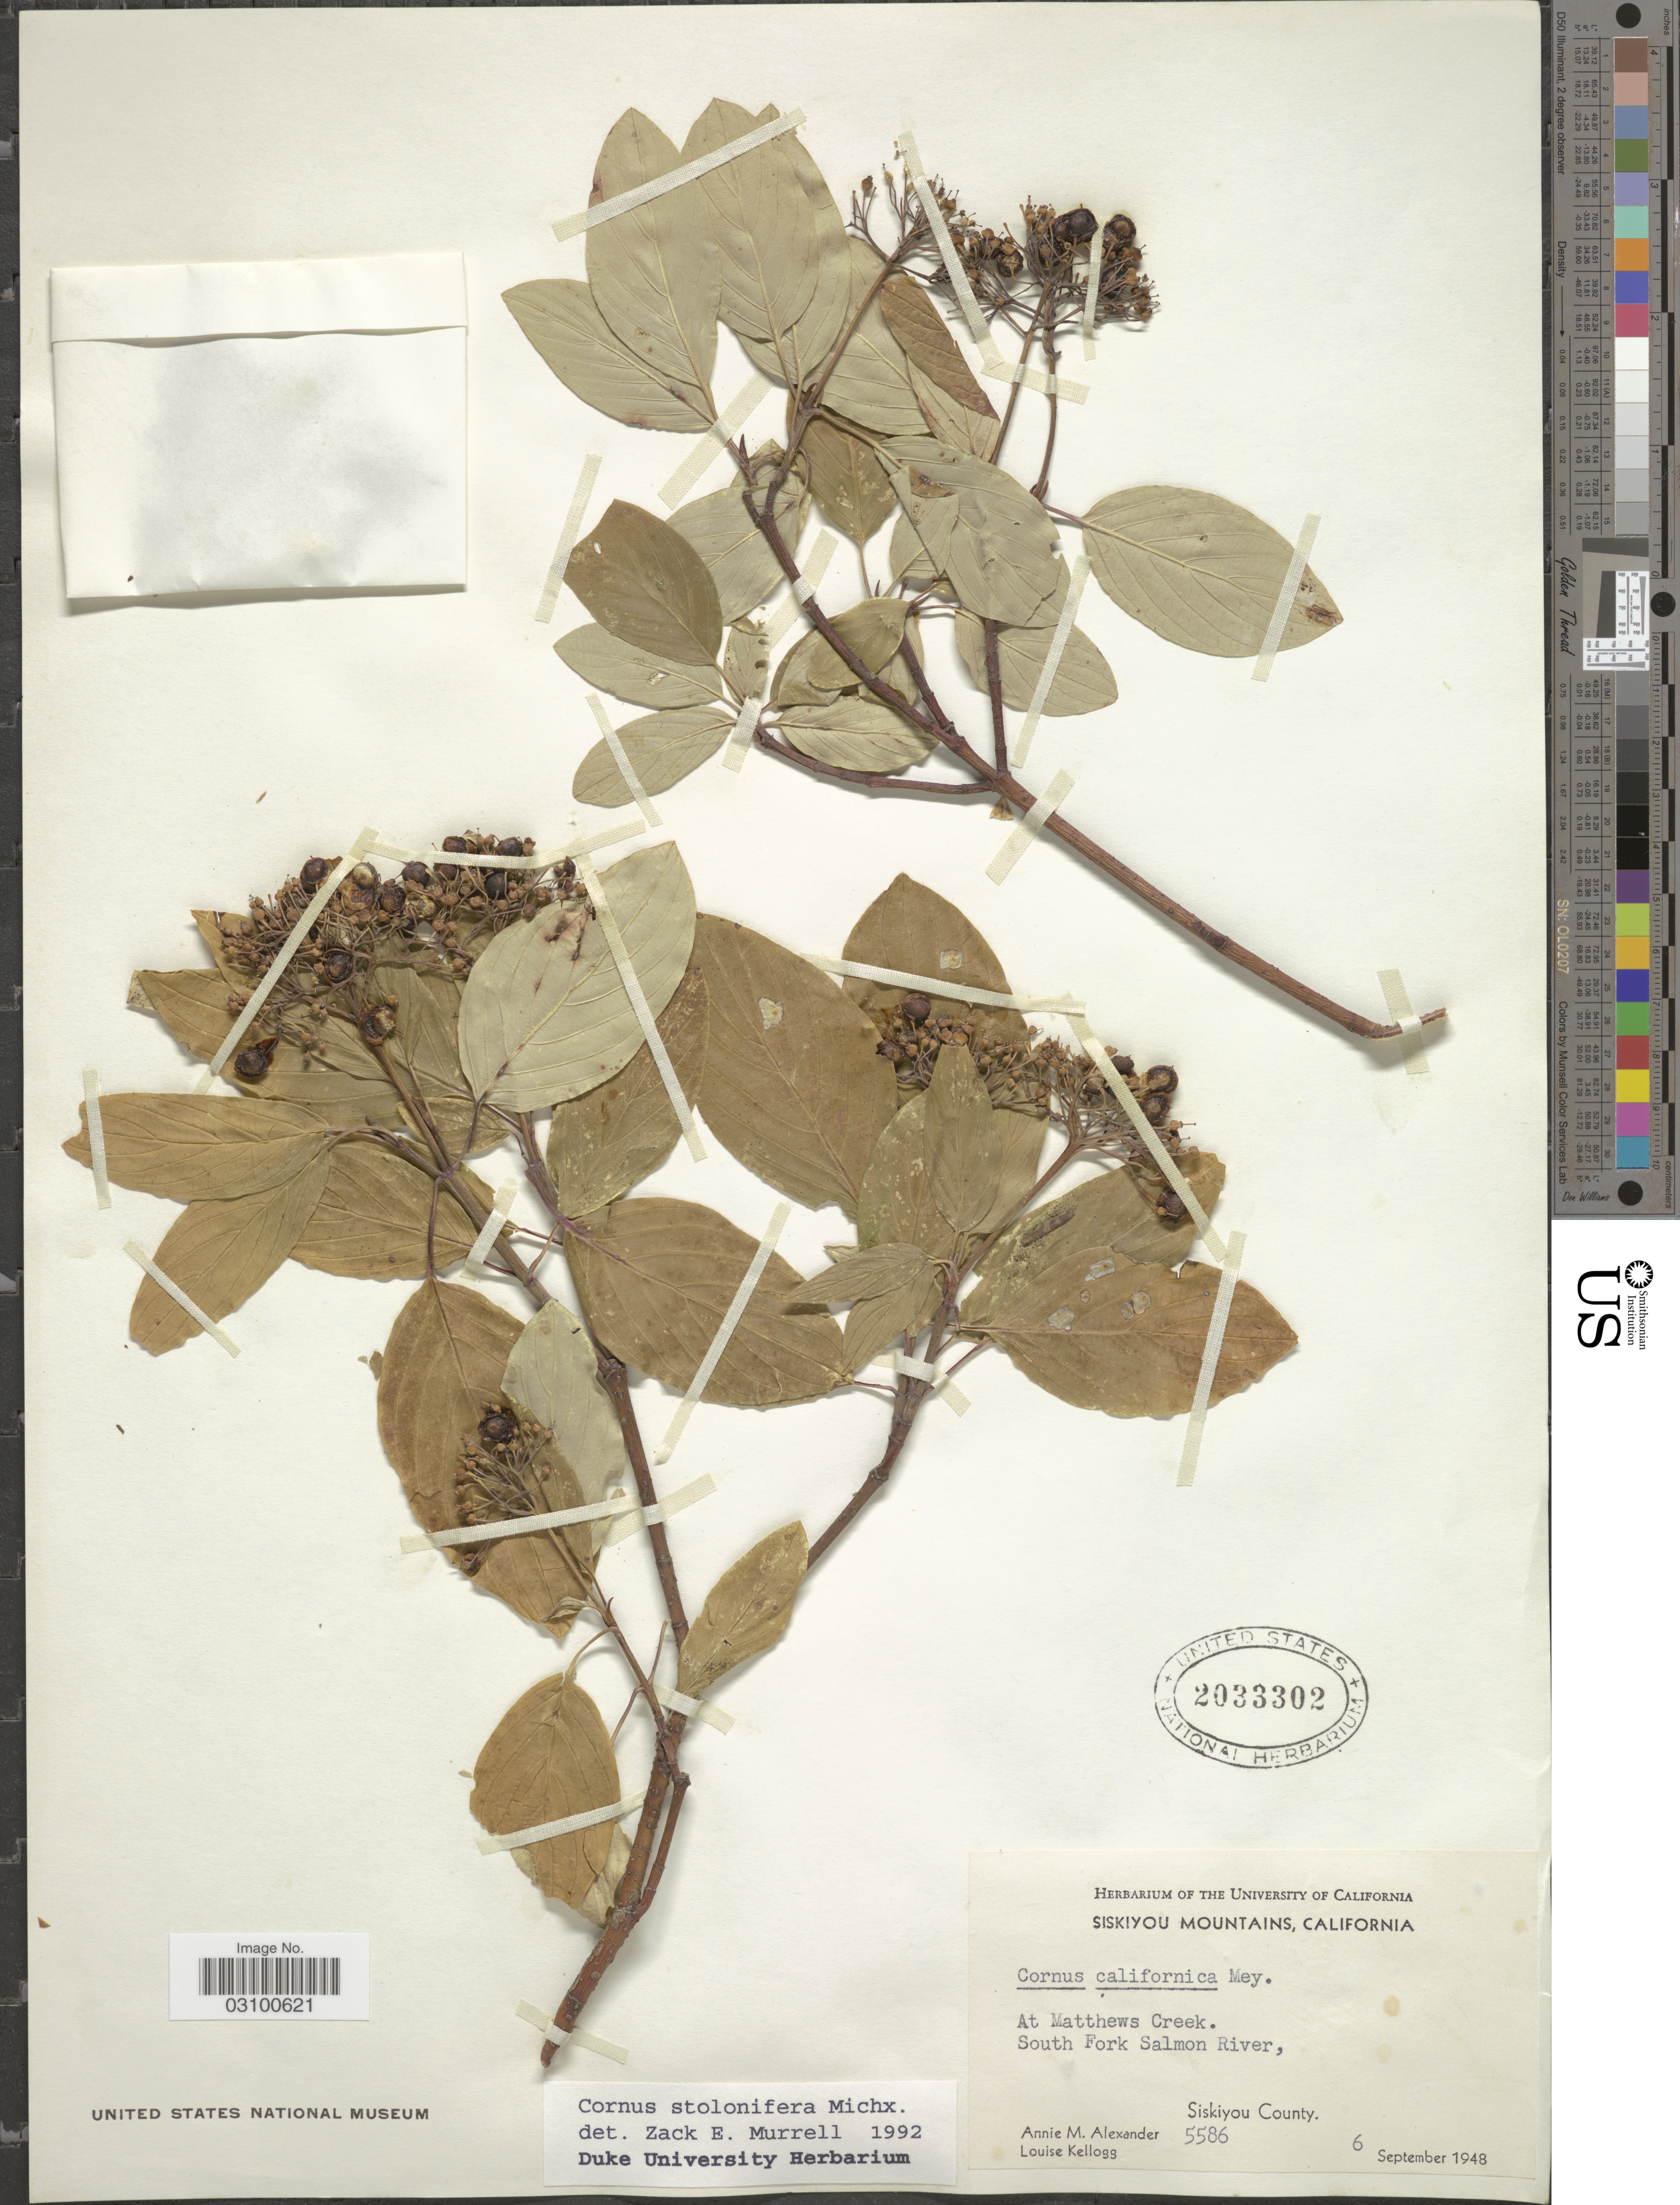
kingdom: Plantae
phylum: Tracheophyta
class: Magnoliopsida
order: Cornales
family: Cornaceae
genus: Cornus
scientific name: Cornus sericea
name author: L.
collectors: A. M. Alexander & L. Kellogg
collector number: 5586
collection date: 1948-09-06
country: United States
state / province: California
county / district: Siskiyou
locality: Siskiyou Mountains. At Matthews Creek. South Fork Salmon River, Siskiyou County.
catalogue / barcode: US 2033302